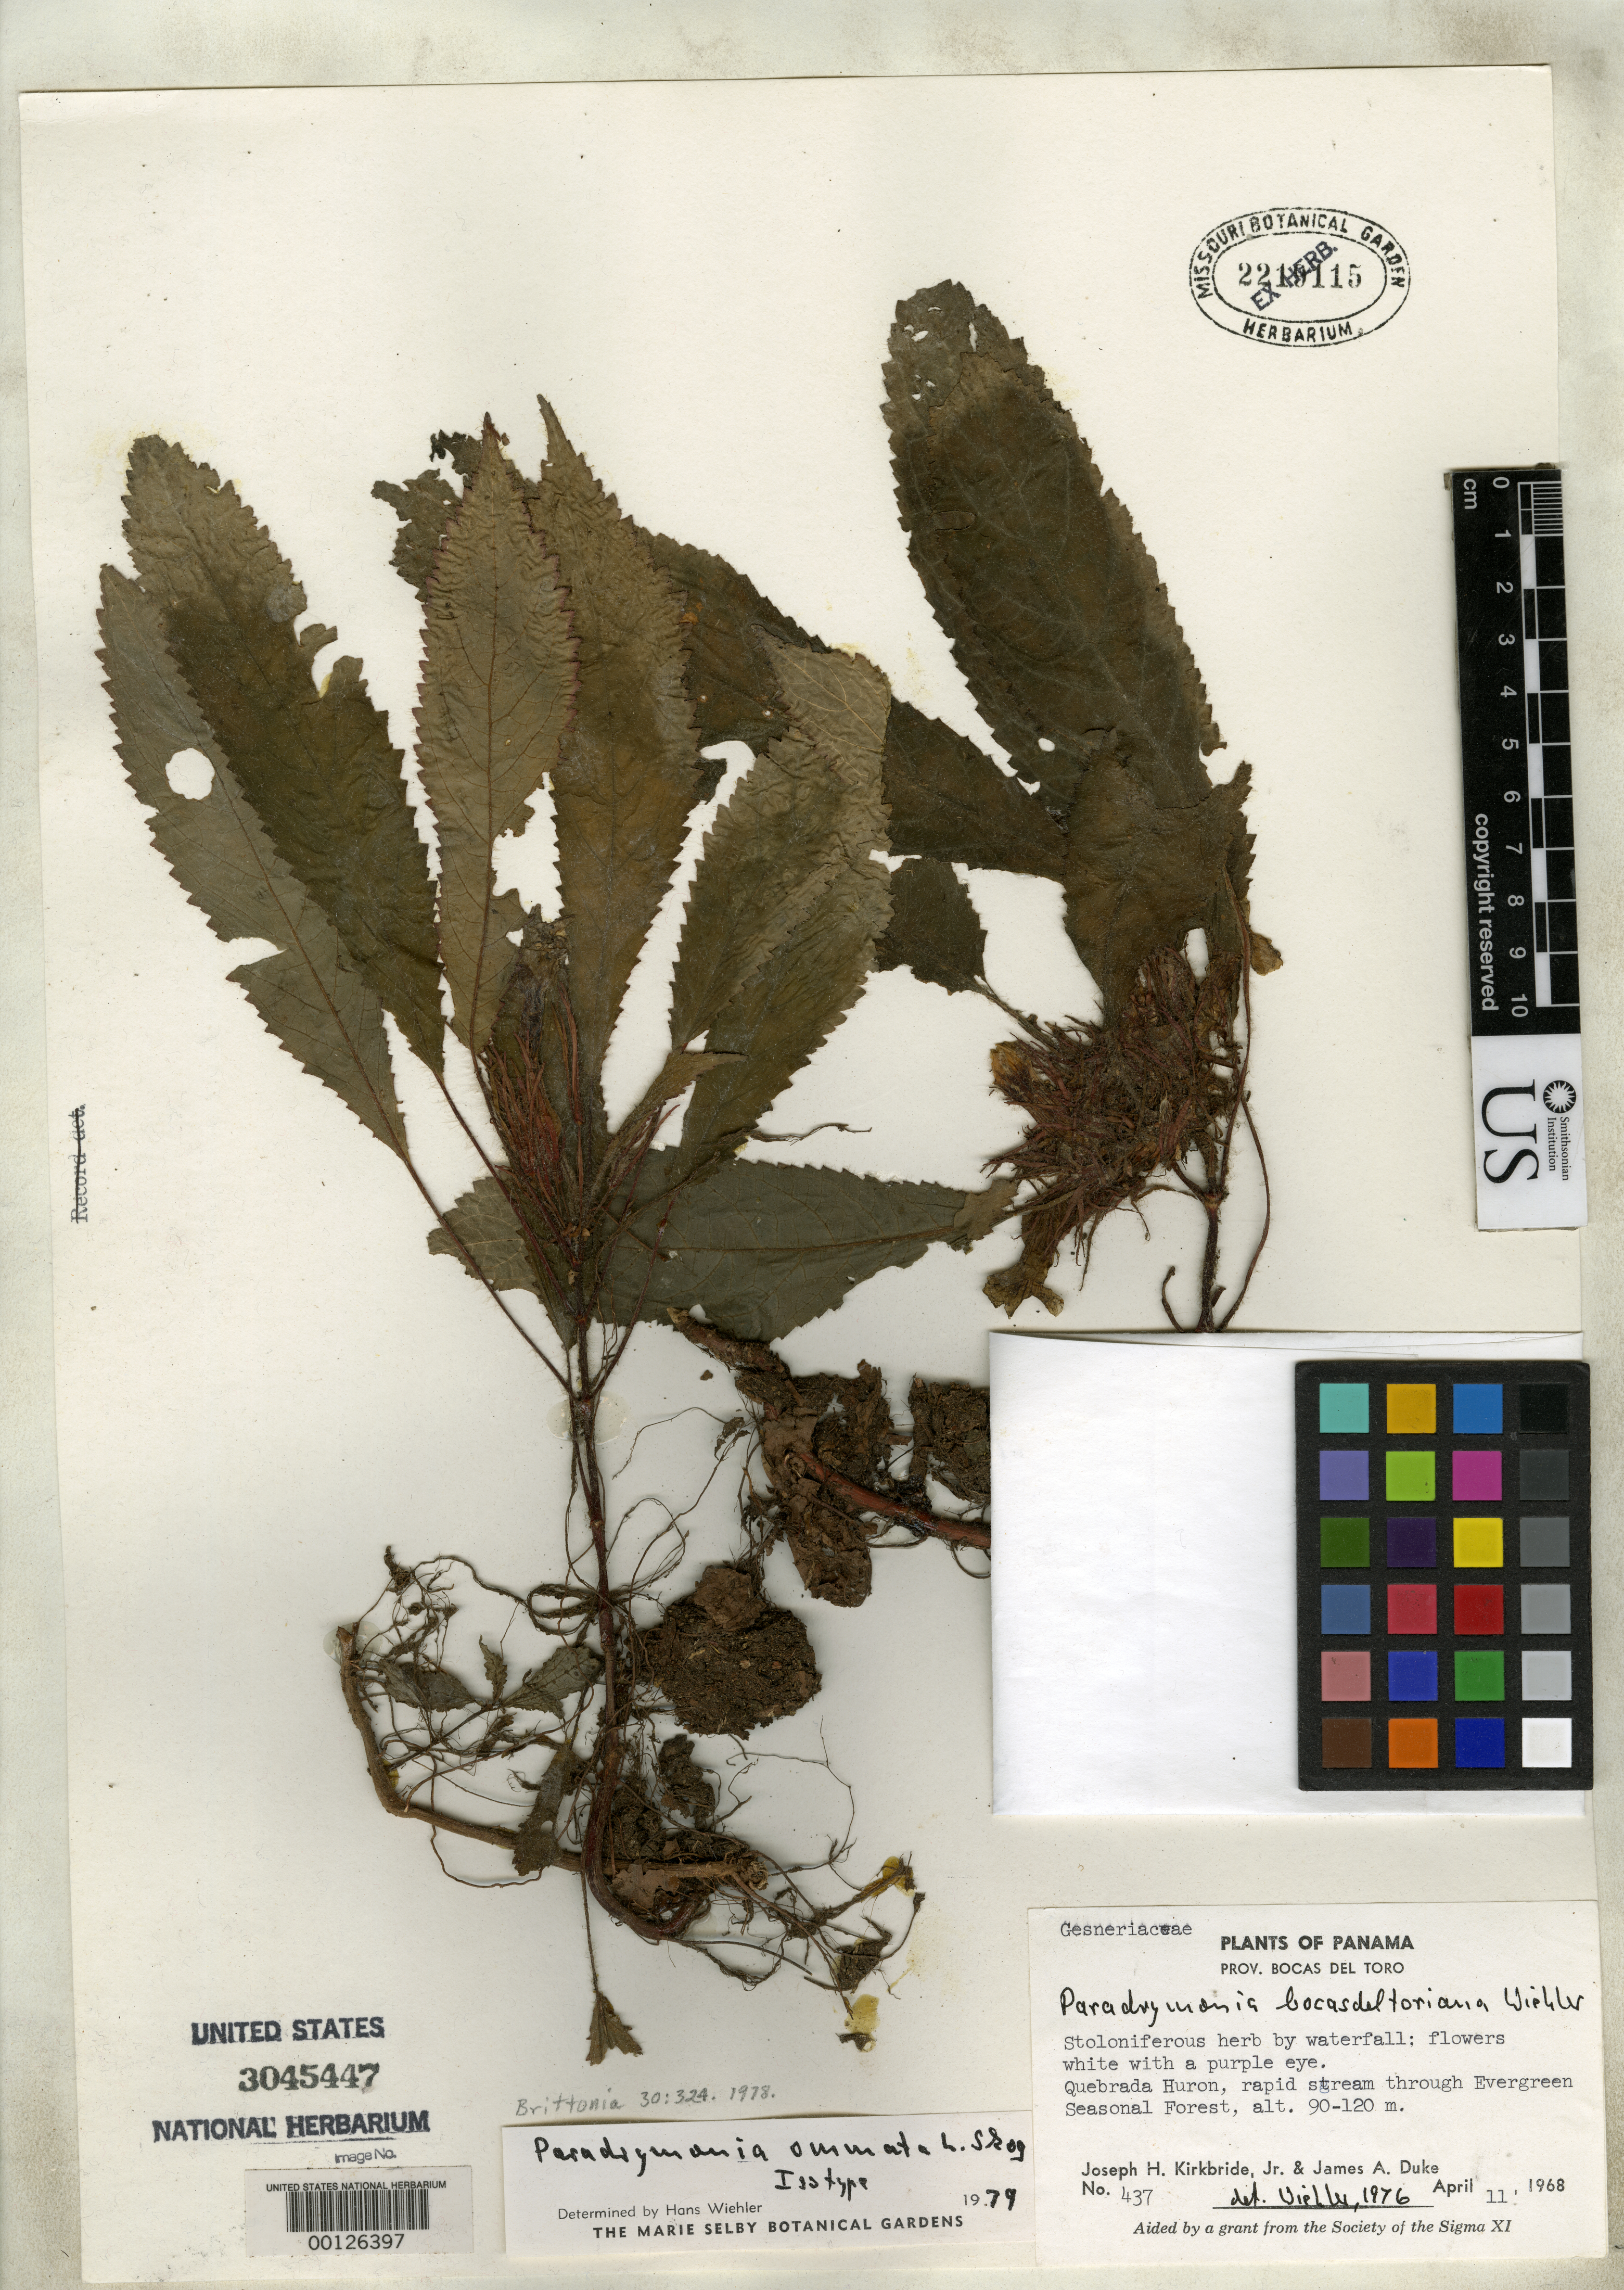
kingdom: Plantae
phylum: Tracheophyta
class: Magnoliopsida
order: Lamiales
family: Gesneriaceae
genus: Paradrymonia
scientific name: Paradrymonia ommata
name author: L.E. Skog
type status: Isotype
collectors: J. H. Kirkbride & J. A. Duke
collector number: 437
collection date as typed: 11 Apr 1968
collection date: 1968-04-11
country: Panama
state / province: Bocas del Toro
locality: Quebrada Huron.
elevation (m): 90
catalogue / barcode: US 3045447